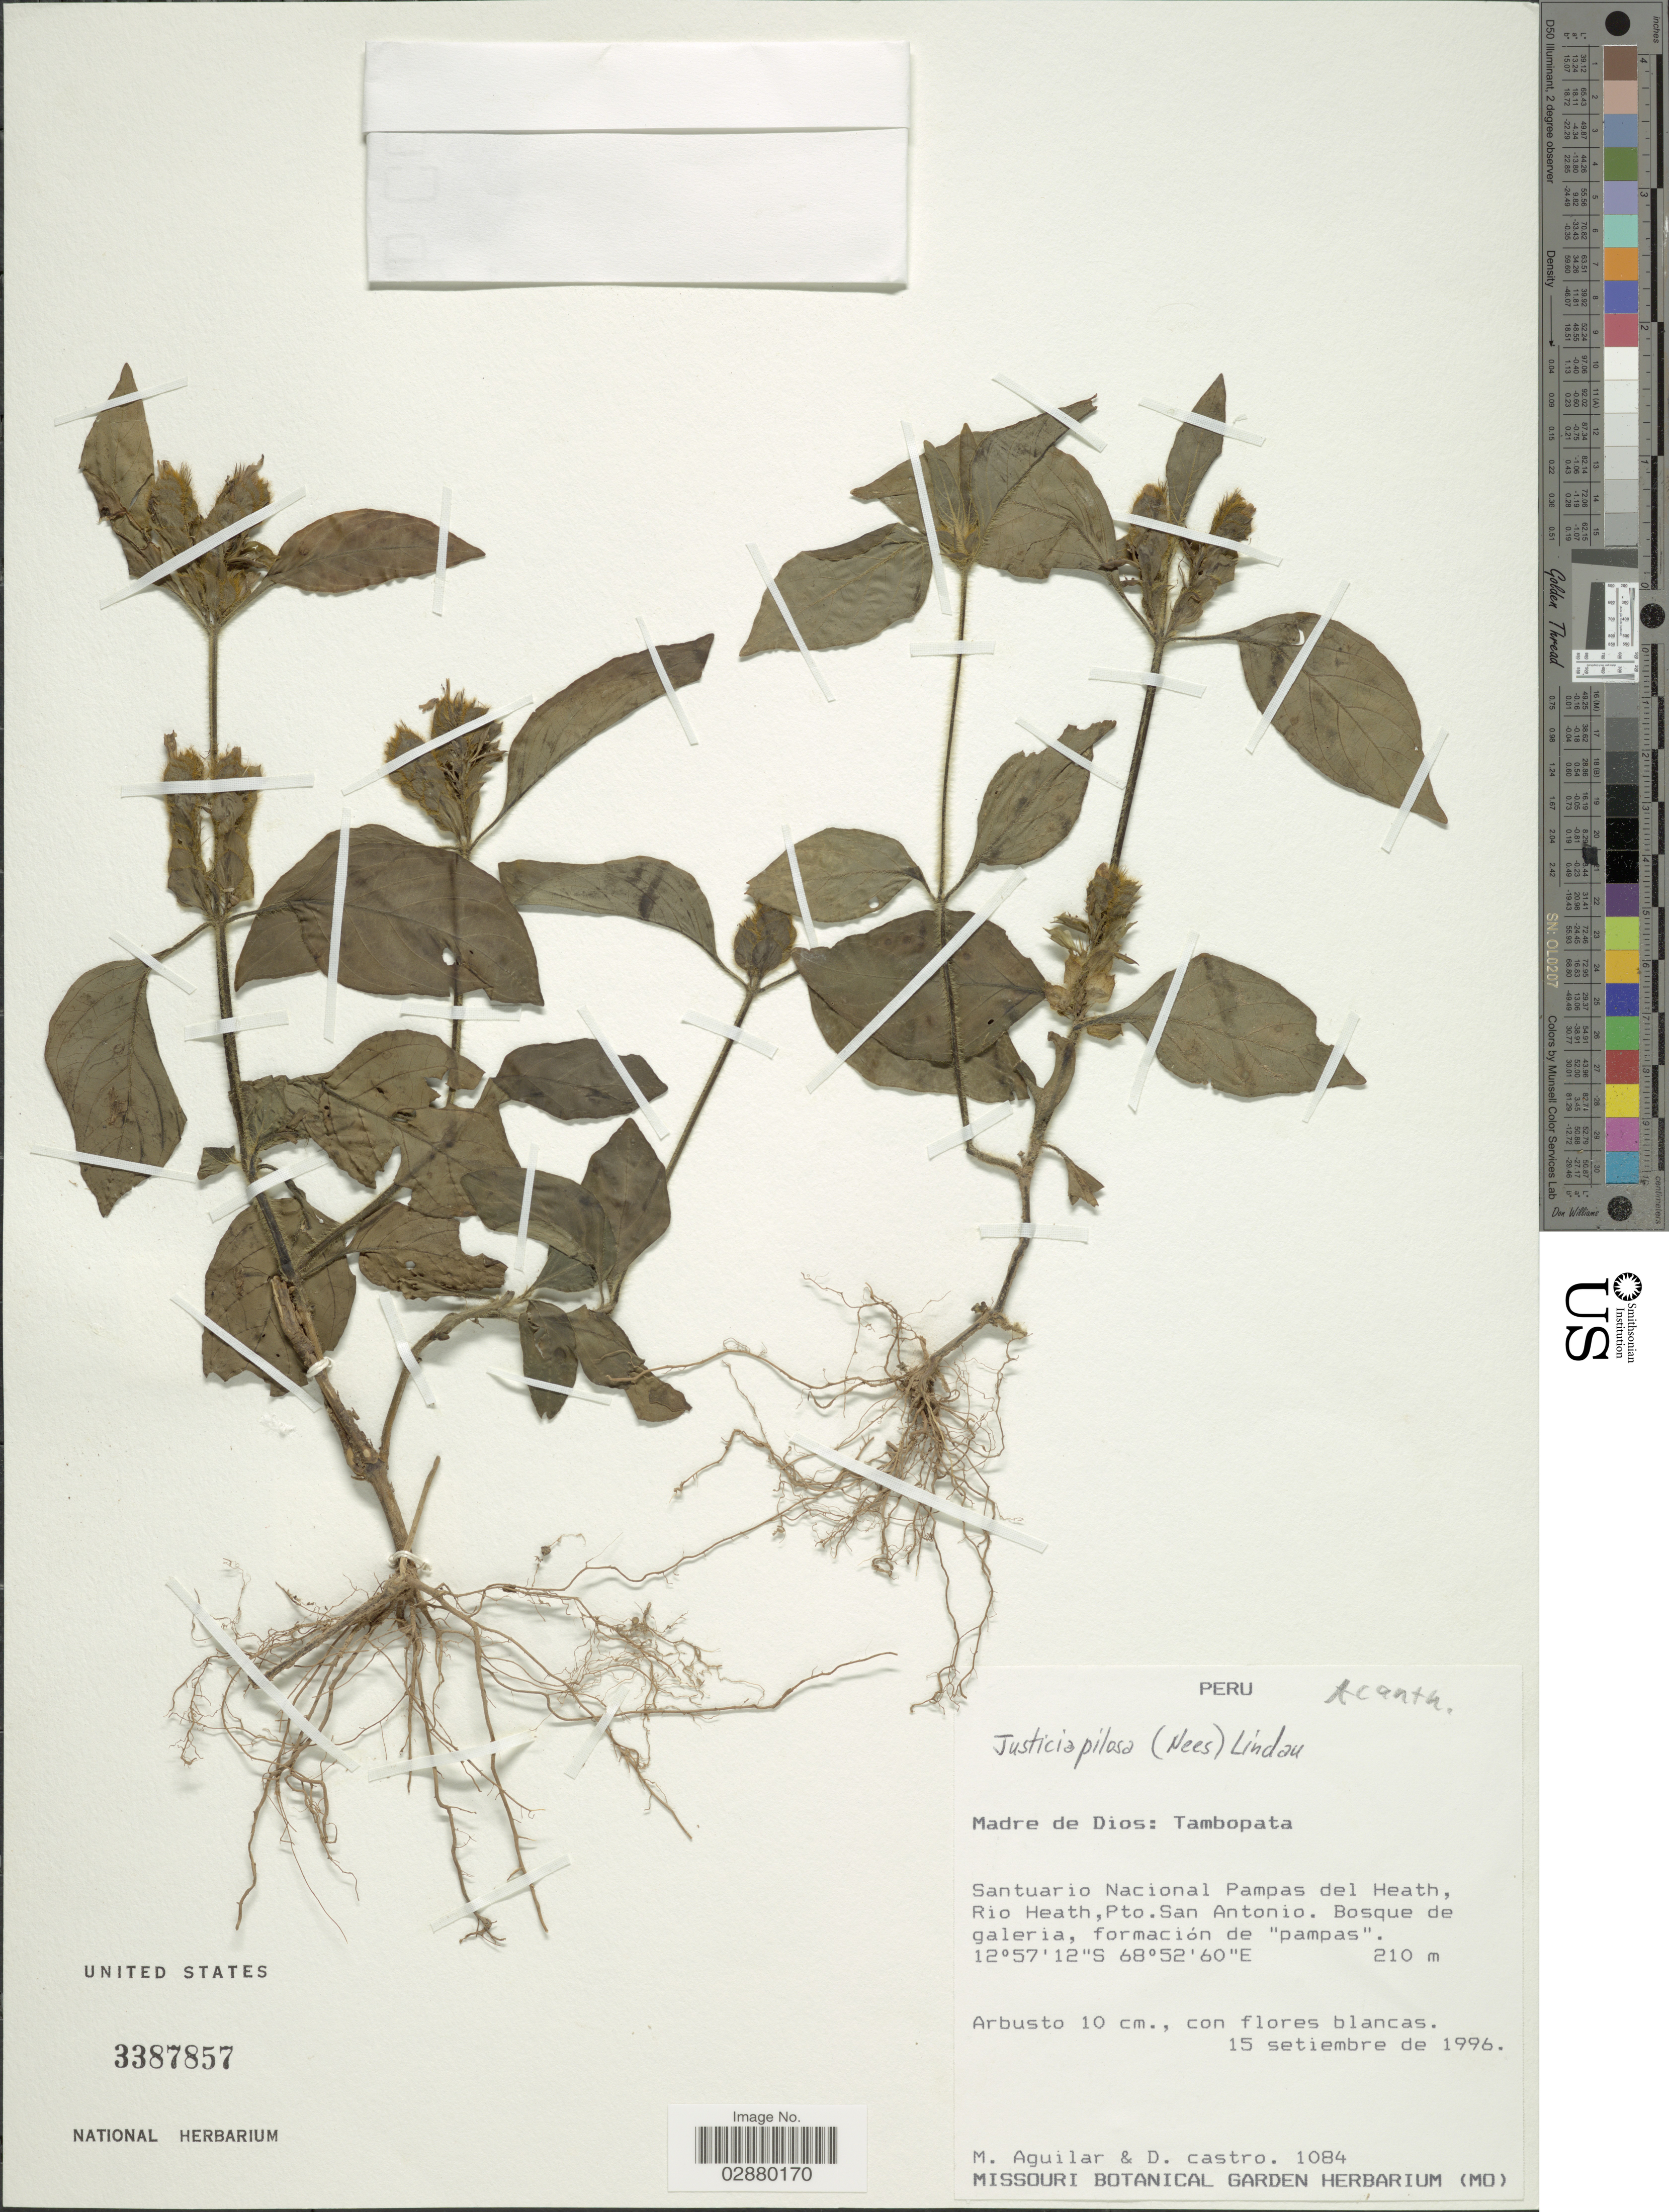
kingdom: Plantae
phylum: Tracheophyta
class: Magnoliopsida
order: Lamiales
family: Acanthaceae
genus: Justicia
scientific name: Justicia pilosa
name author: (Ruiz ex Nees) Lindau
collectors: M. Aguilar & D. Castro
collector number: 1084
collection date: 1996-09-15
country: Peru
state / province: Madre de Dios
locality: Tambopata, Santuario Nacional Pampas del Heath, Rio Heath, Pto. San Antonio.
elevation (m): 210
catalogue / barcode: US 3387857